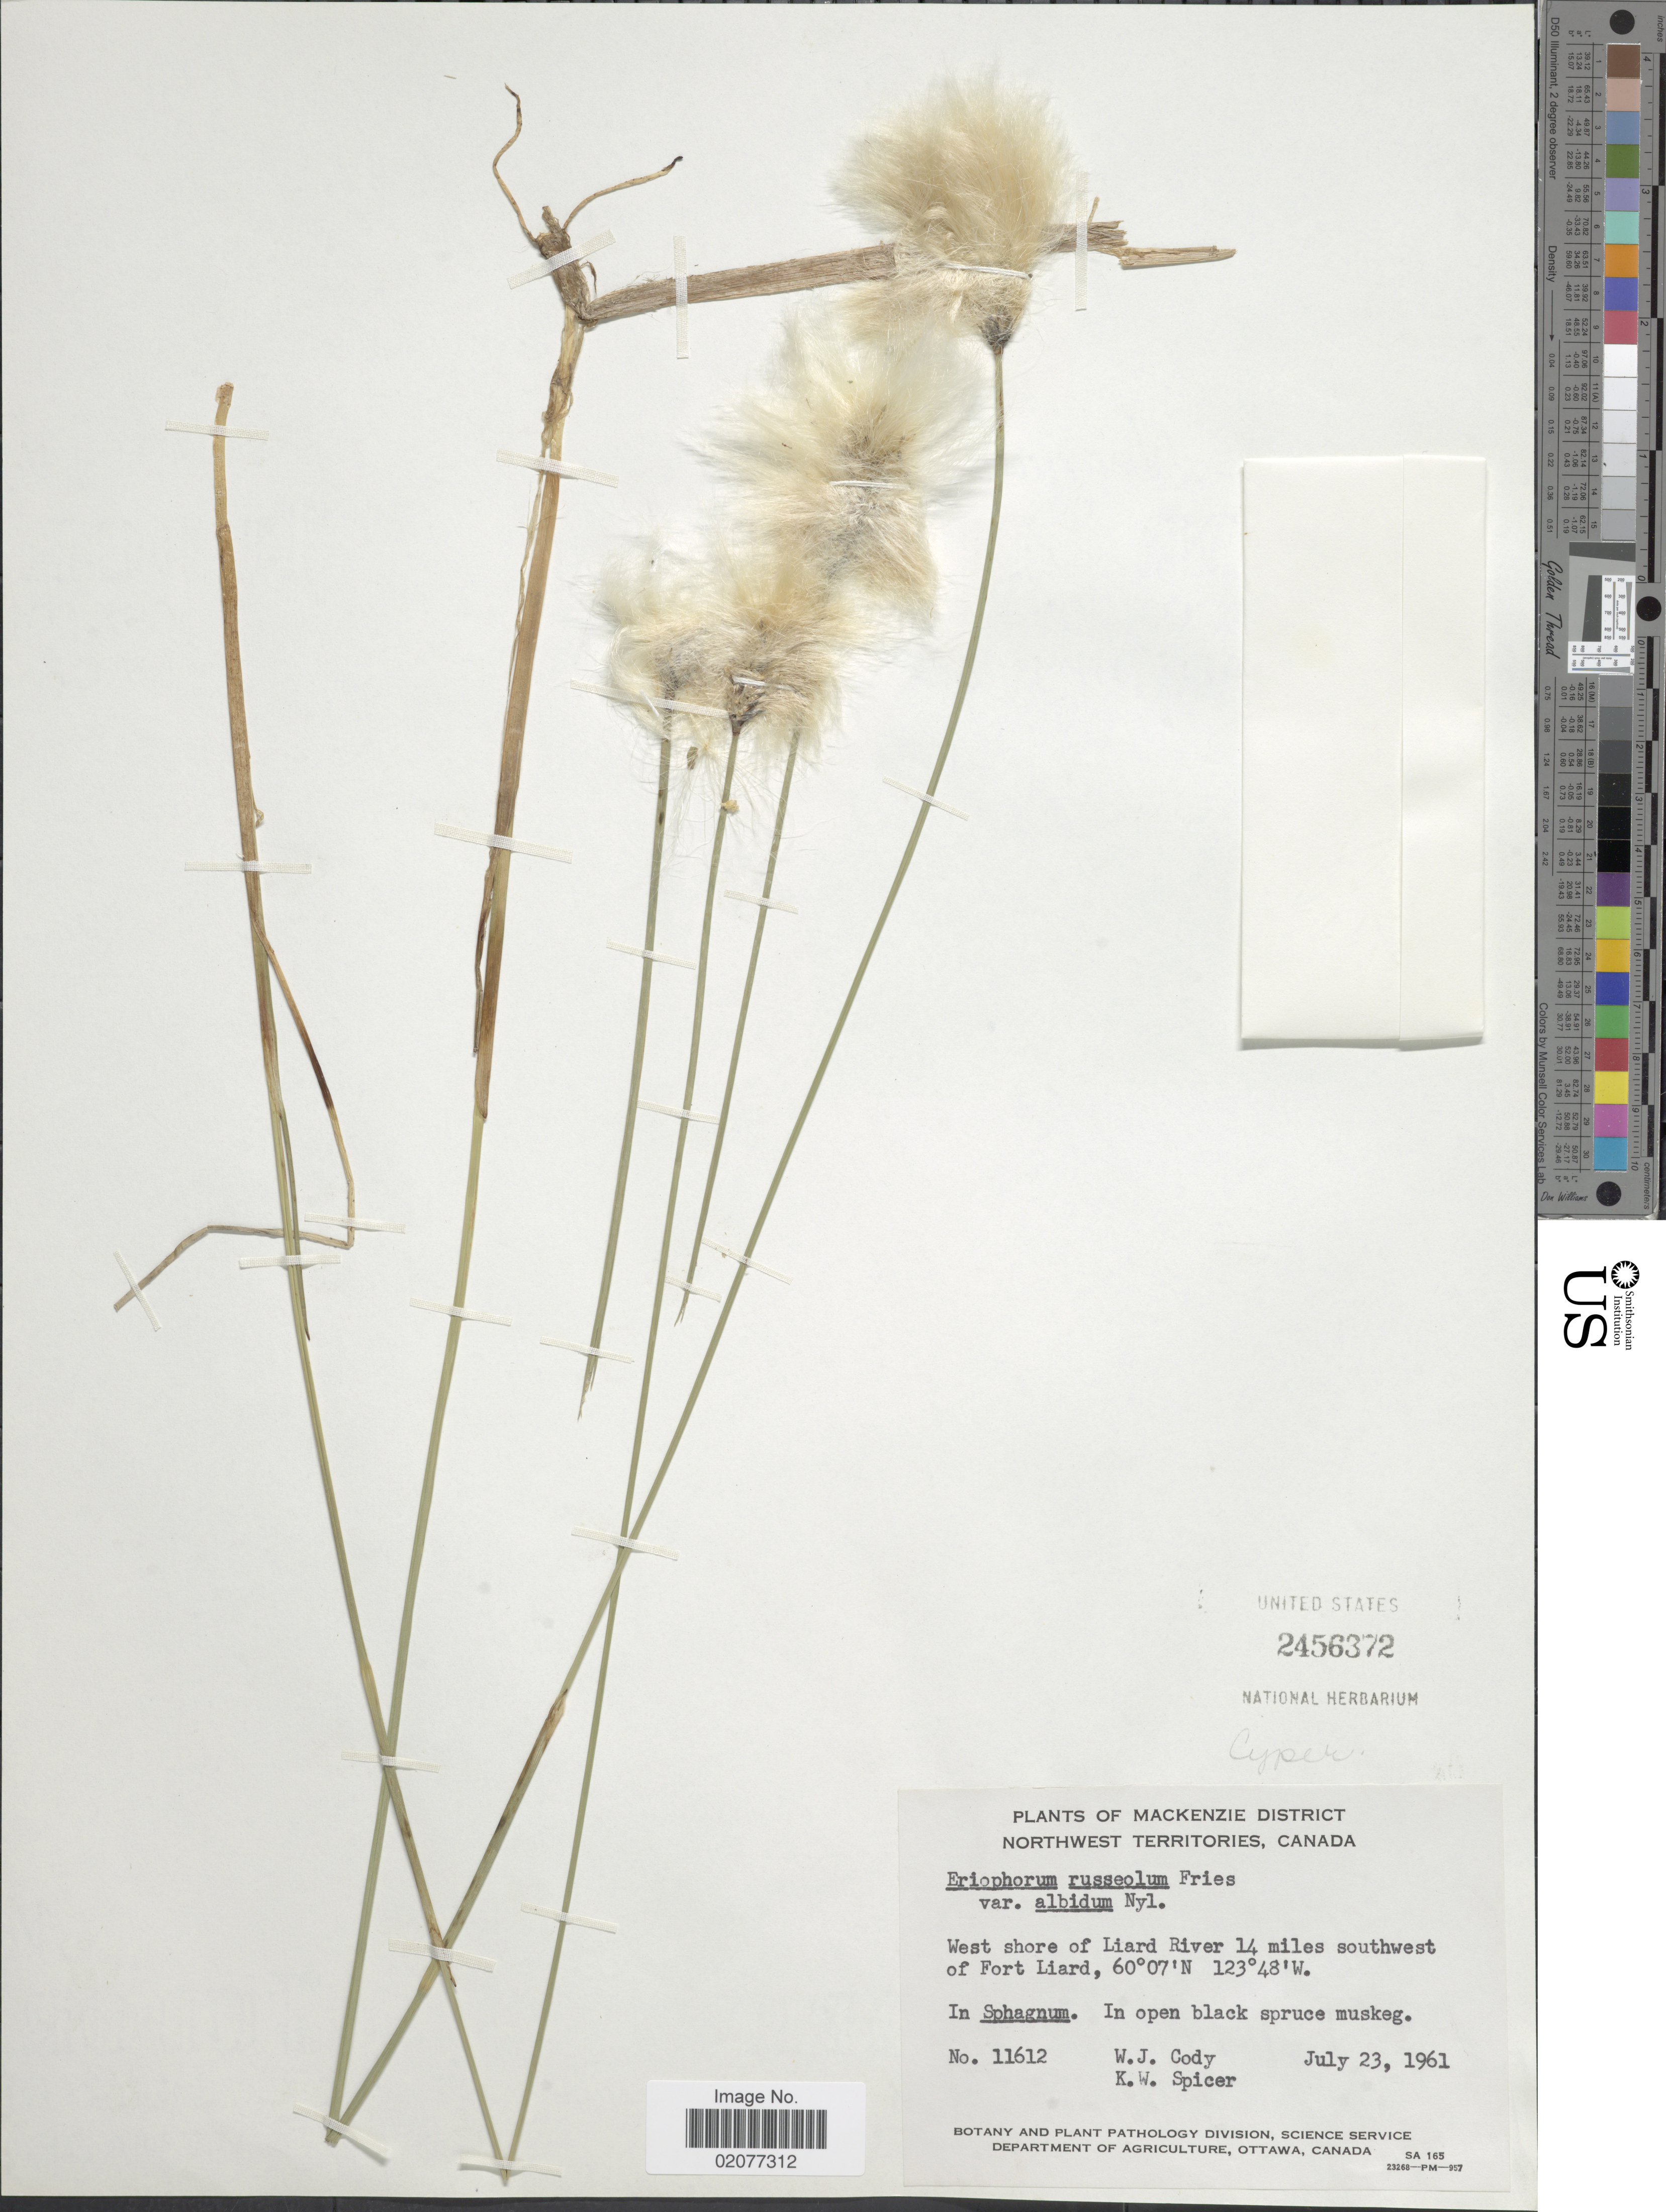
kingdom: Plantae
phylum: Tracheophyta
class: Liliopsida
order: Poales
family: Cyperaceae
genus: Eriophorum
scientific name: Eriophorum chamissonis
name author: C.A. Mey.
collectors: W. Cody & K. Spicer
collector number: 11612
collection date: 1961-07-23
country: Canada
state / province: Northwest Territories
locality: Mackenzie District. Northwest Territories, Canada. West shore of Liard River 14 miles southwest of Fort Liard.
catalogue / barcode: US 2456372